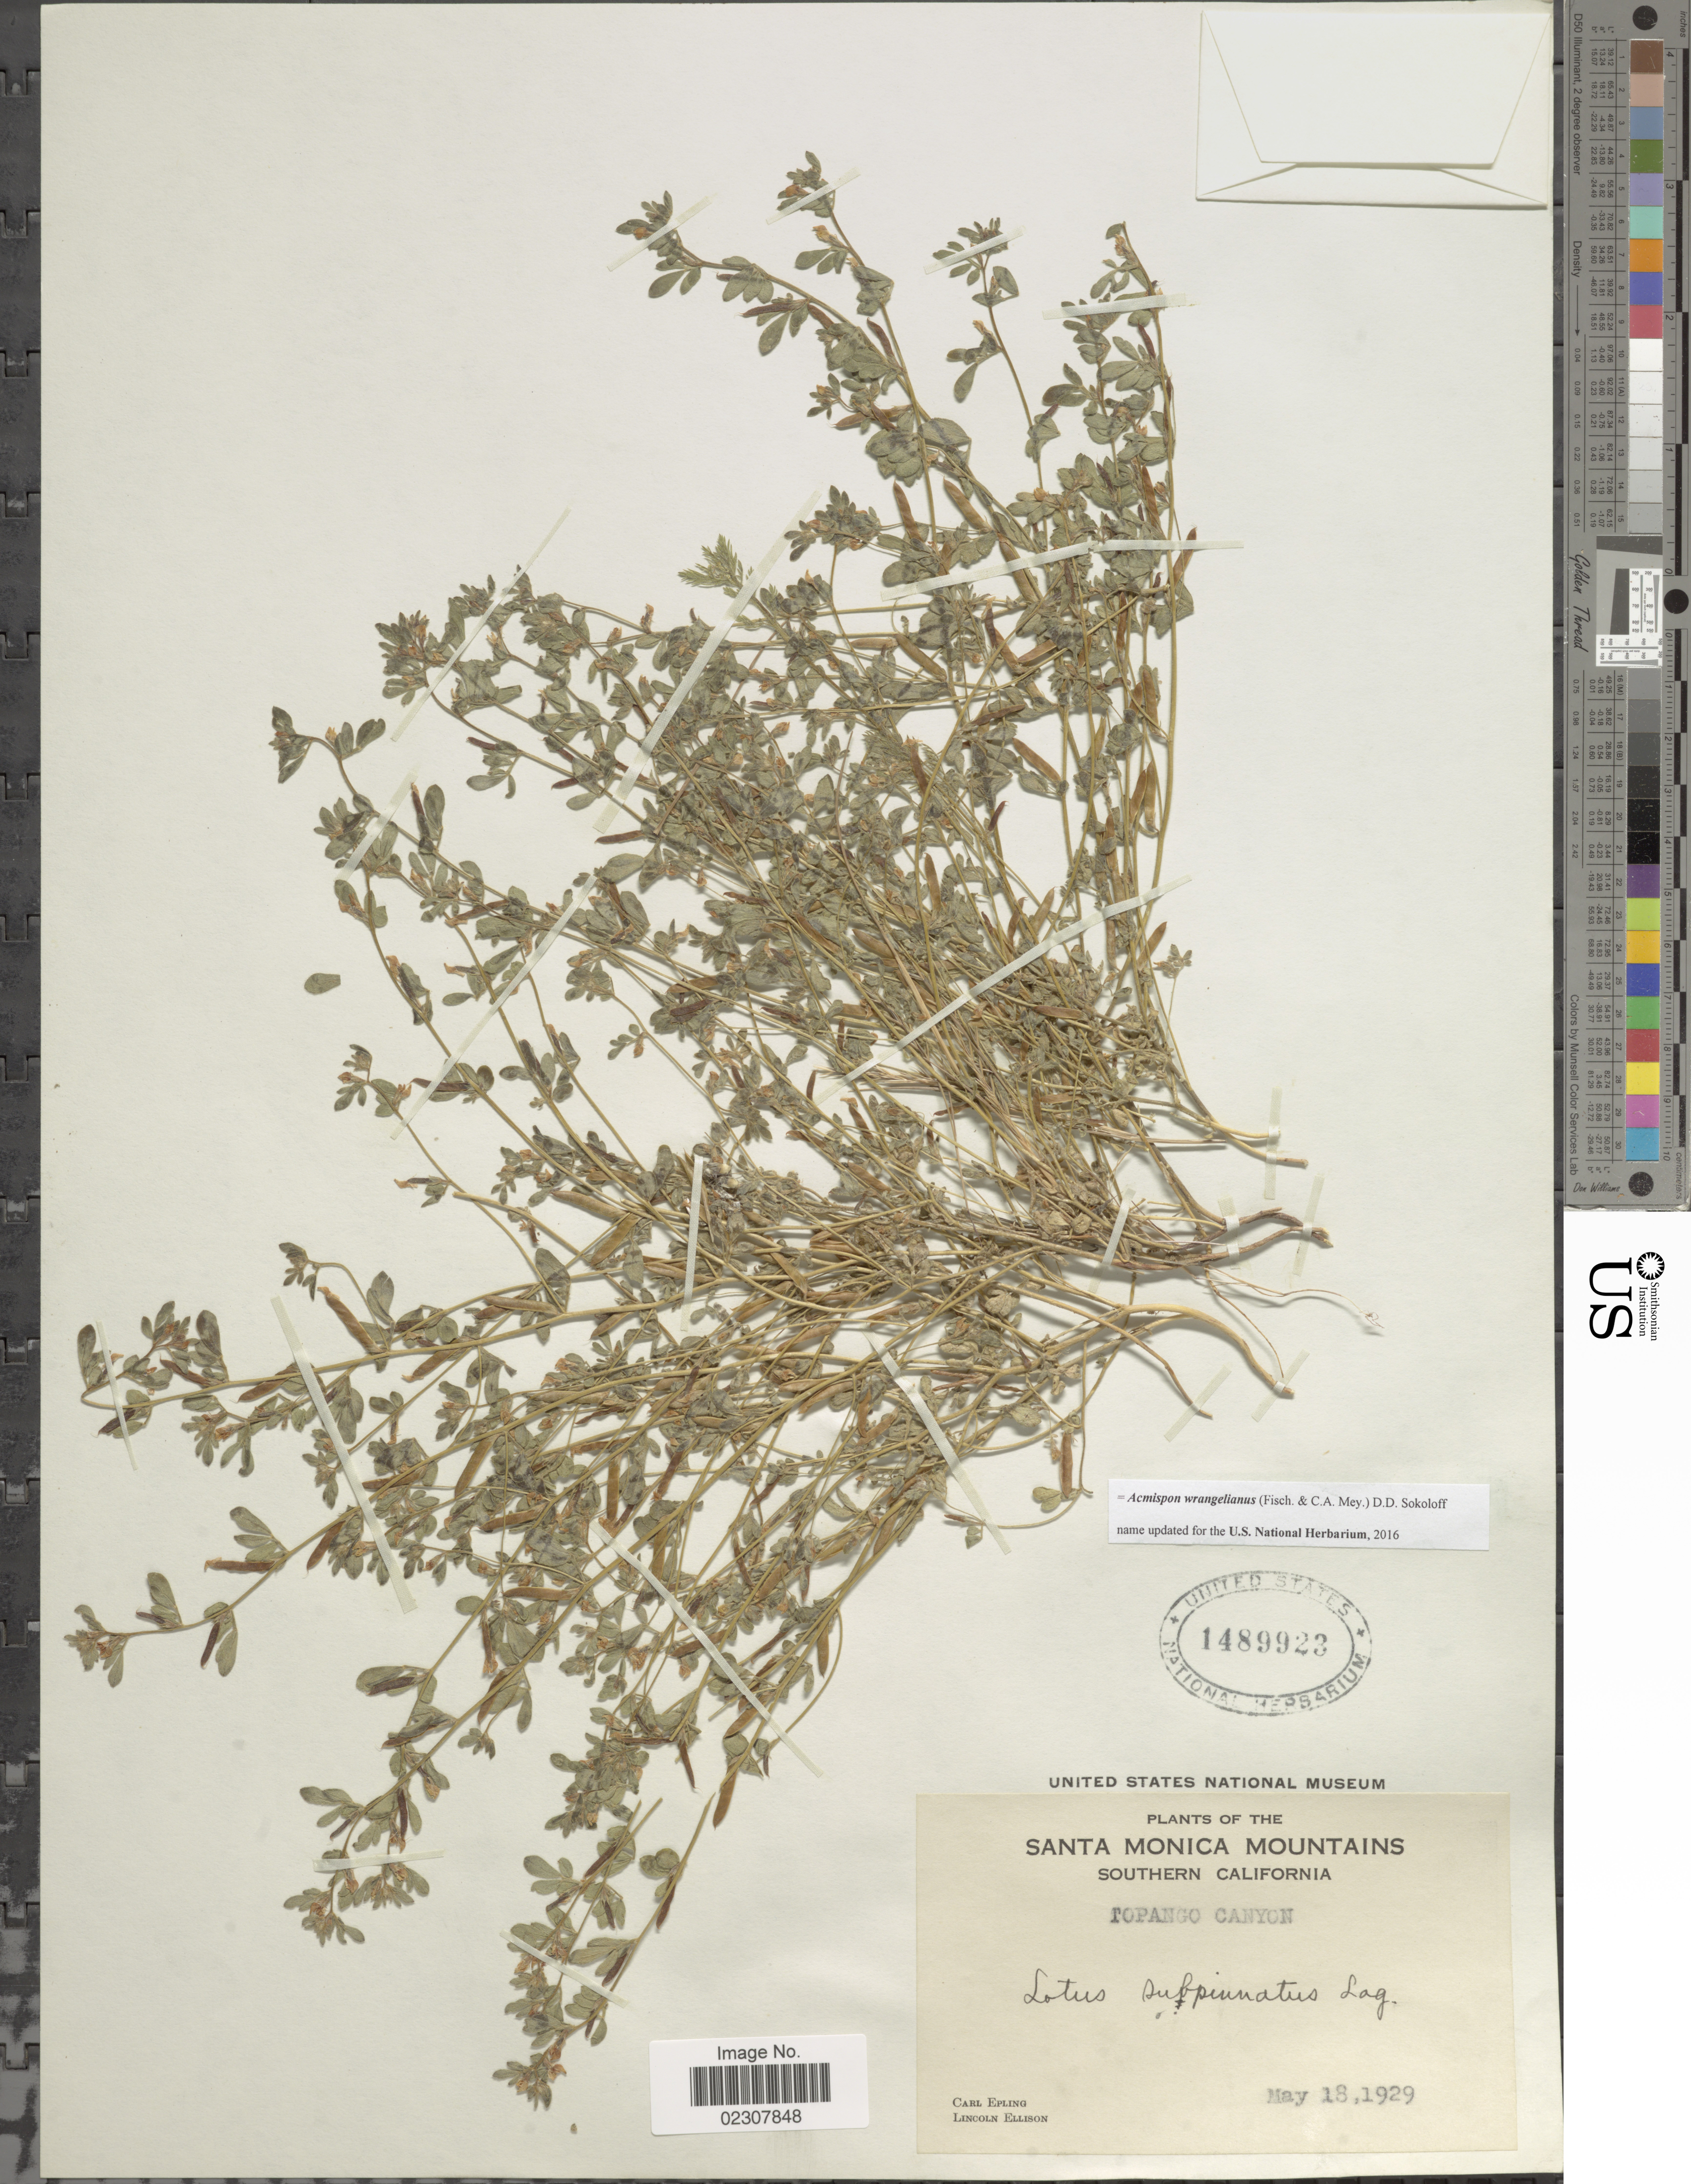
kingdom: Plantae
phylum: Tracheophyta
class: Magnoliopsida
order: Fabales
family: Fabaceae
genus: Acmispon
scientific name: Acmispon wrangelianus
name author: (Fisch. & C.A. Mey.) D.D. Sokoloff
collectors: C. C. Epling & L. Ellison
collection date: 1929-05-18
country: United States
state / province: California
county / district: Los Angeles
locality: Southern California, Santa Monica Mountains, Topango Canyon.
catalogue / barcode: US 1489923